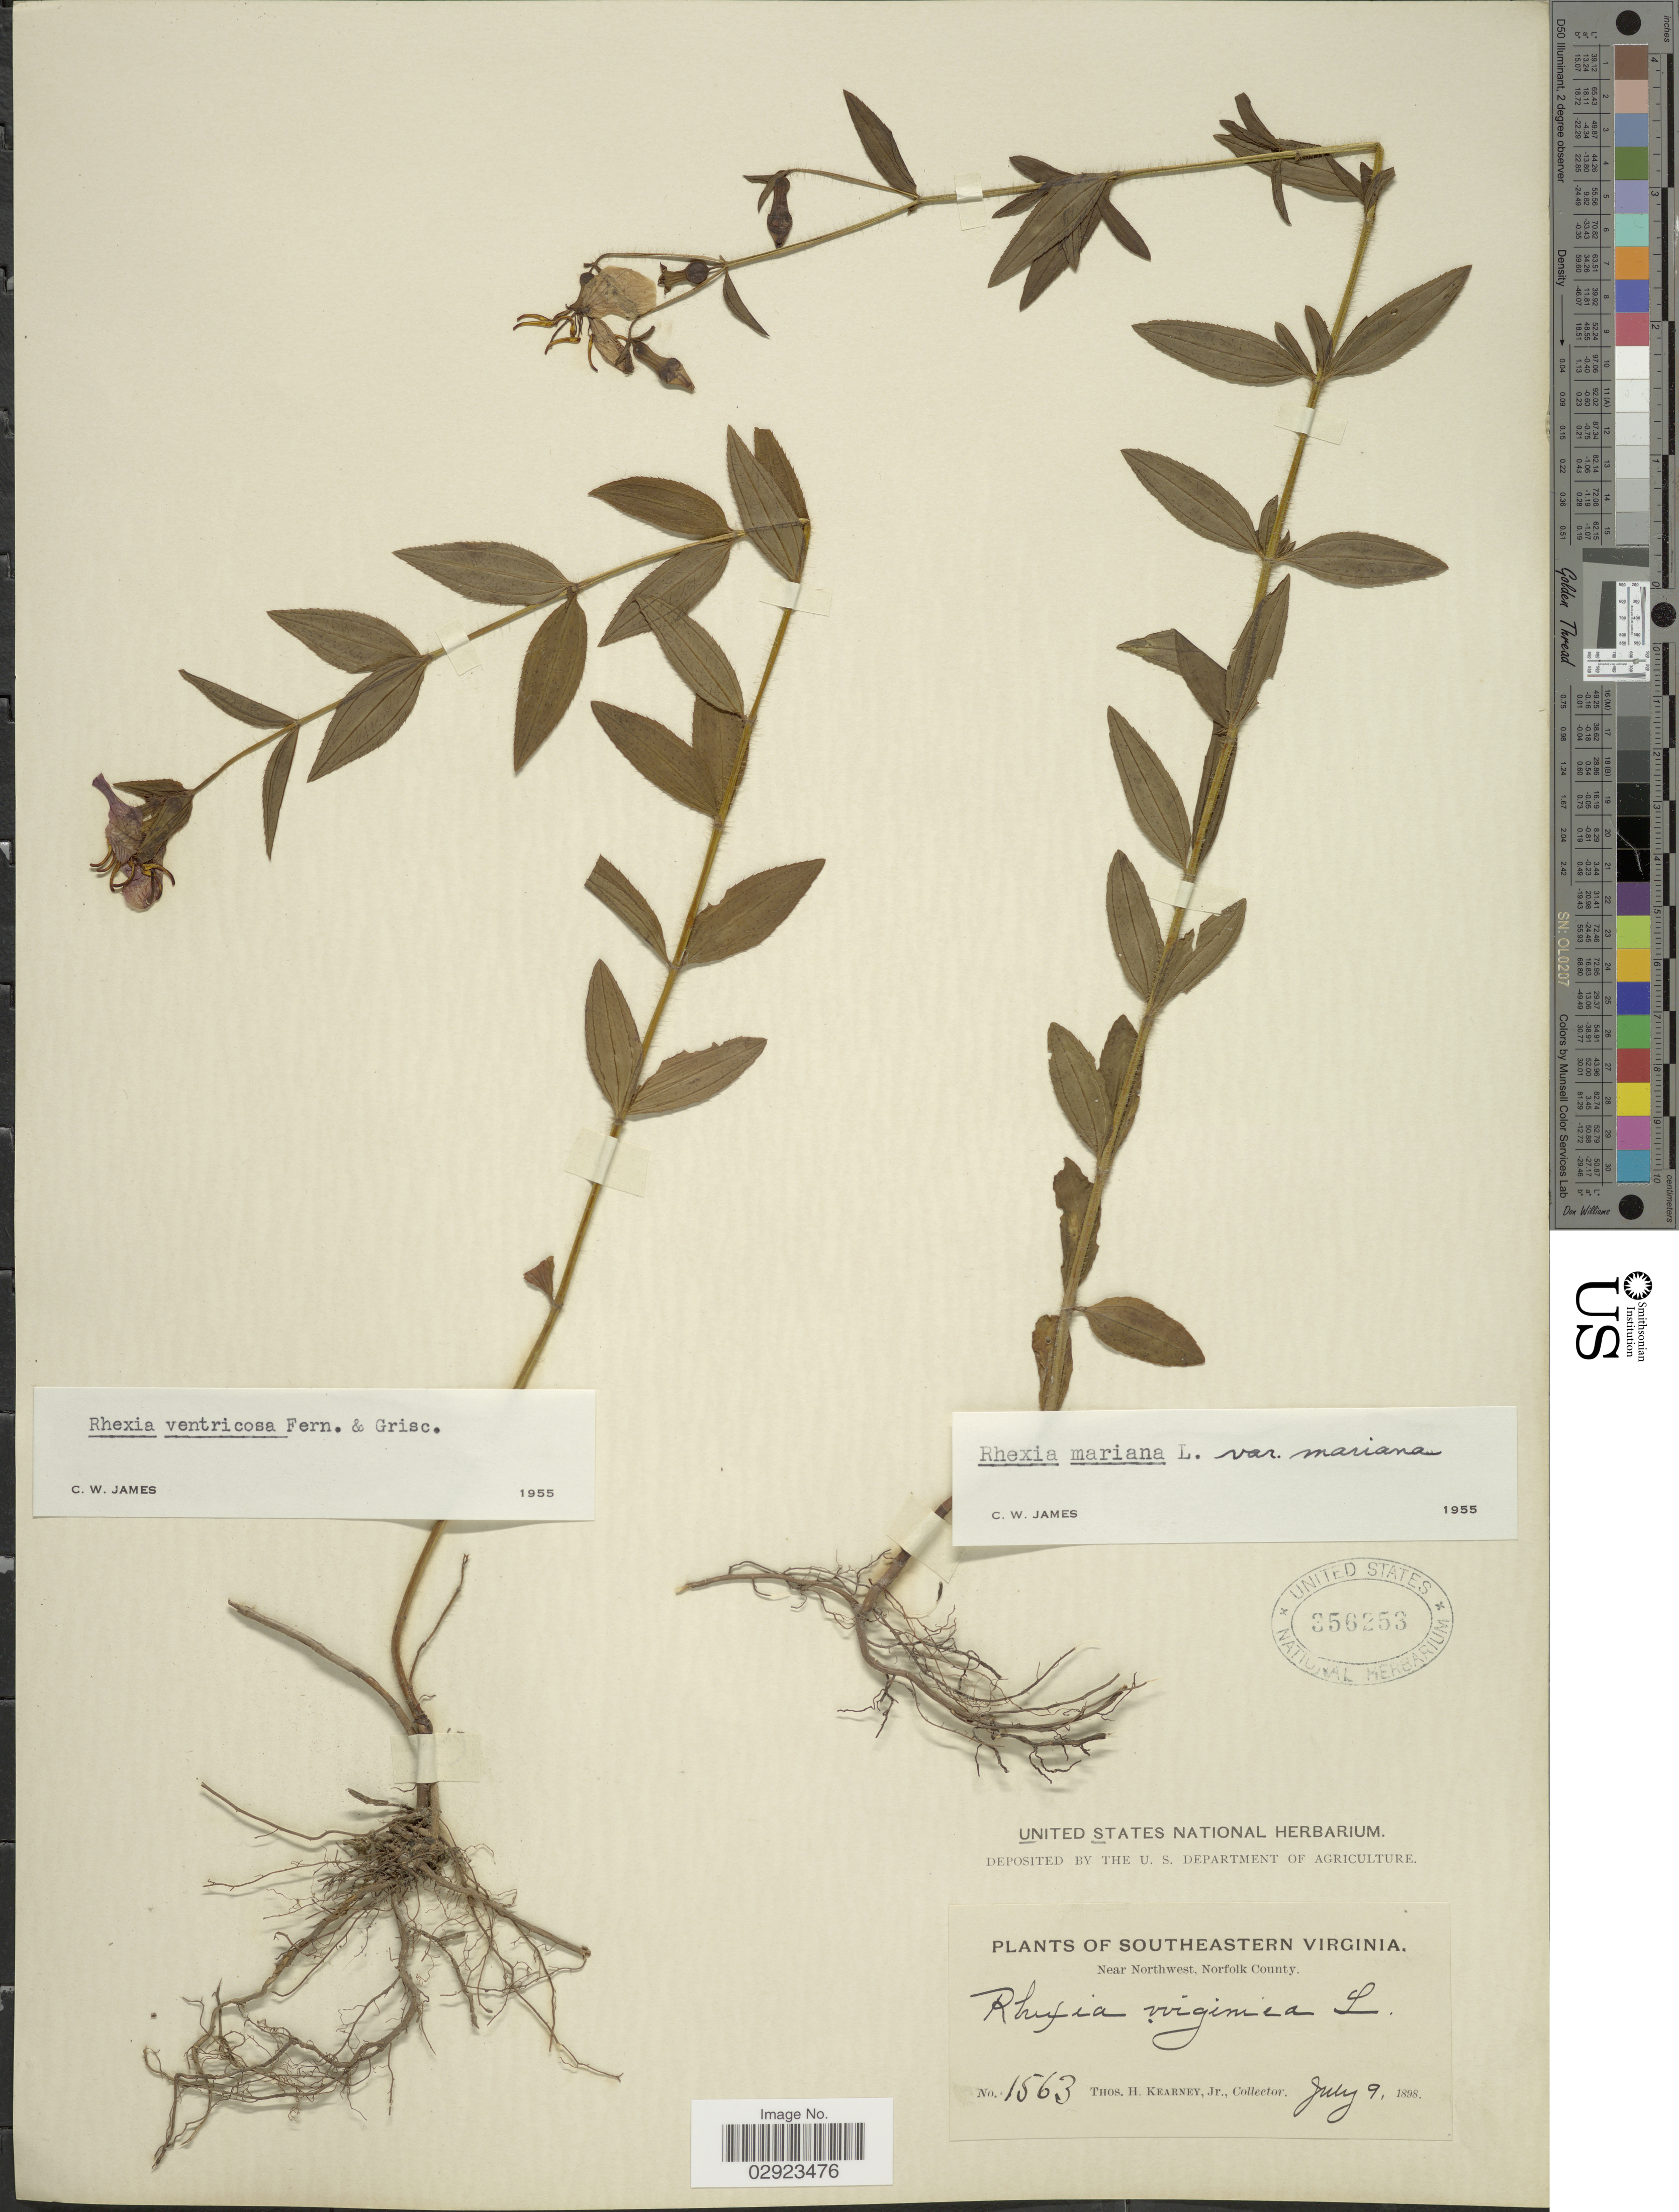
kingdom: Plantae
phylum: Tracheophyta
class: Magnoliopsida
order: Myrtales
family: Melastomataceae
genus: Rhexia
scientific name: Rhexia mariana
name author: L.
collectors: T. H. Kearney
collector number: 1563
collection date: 1898-07-09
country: United States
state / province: Virginia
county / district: City of Chesapeake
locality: Southeastern Virginia. Near Northwest, Norfolk County.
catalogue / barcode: US 356253